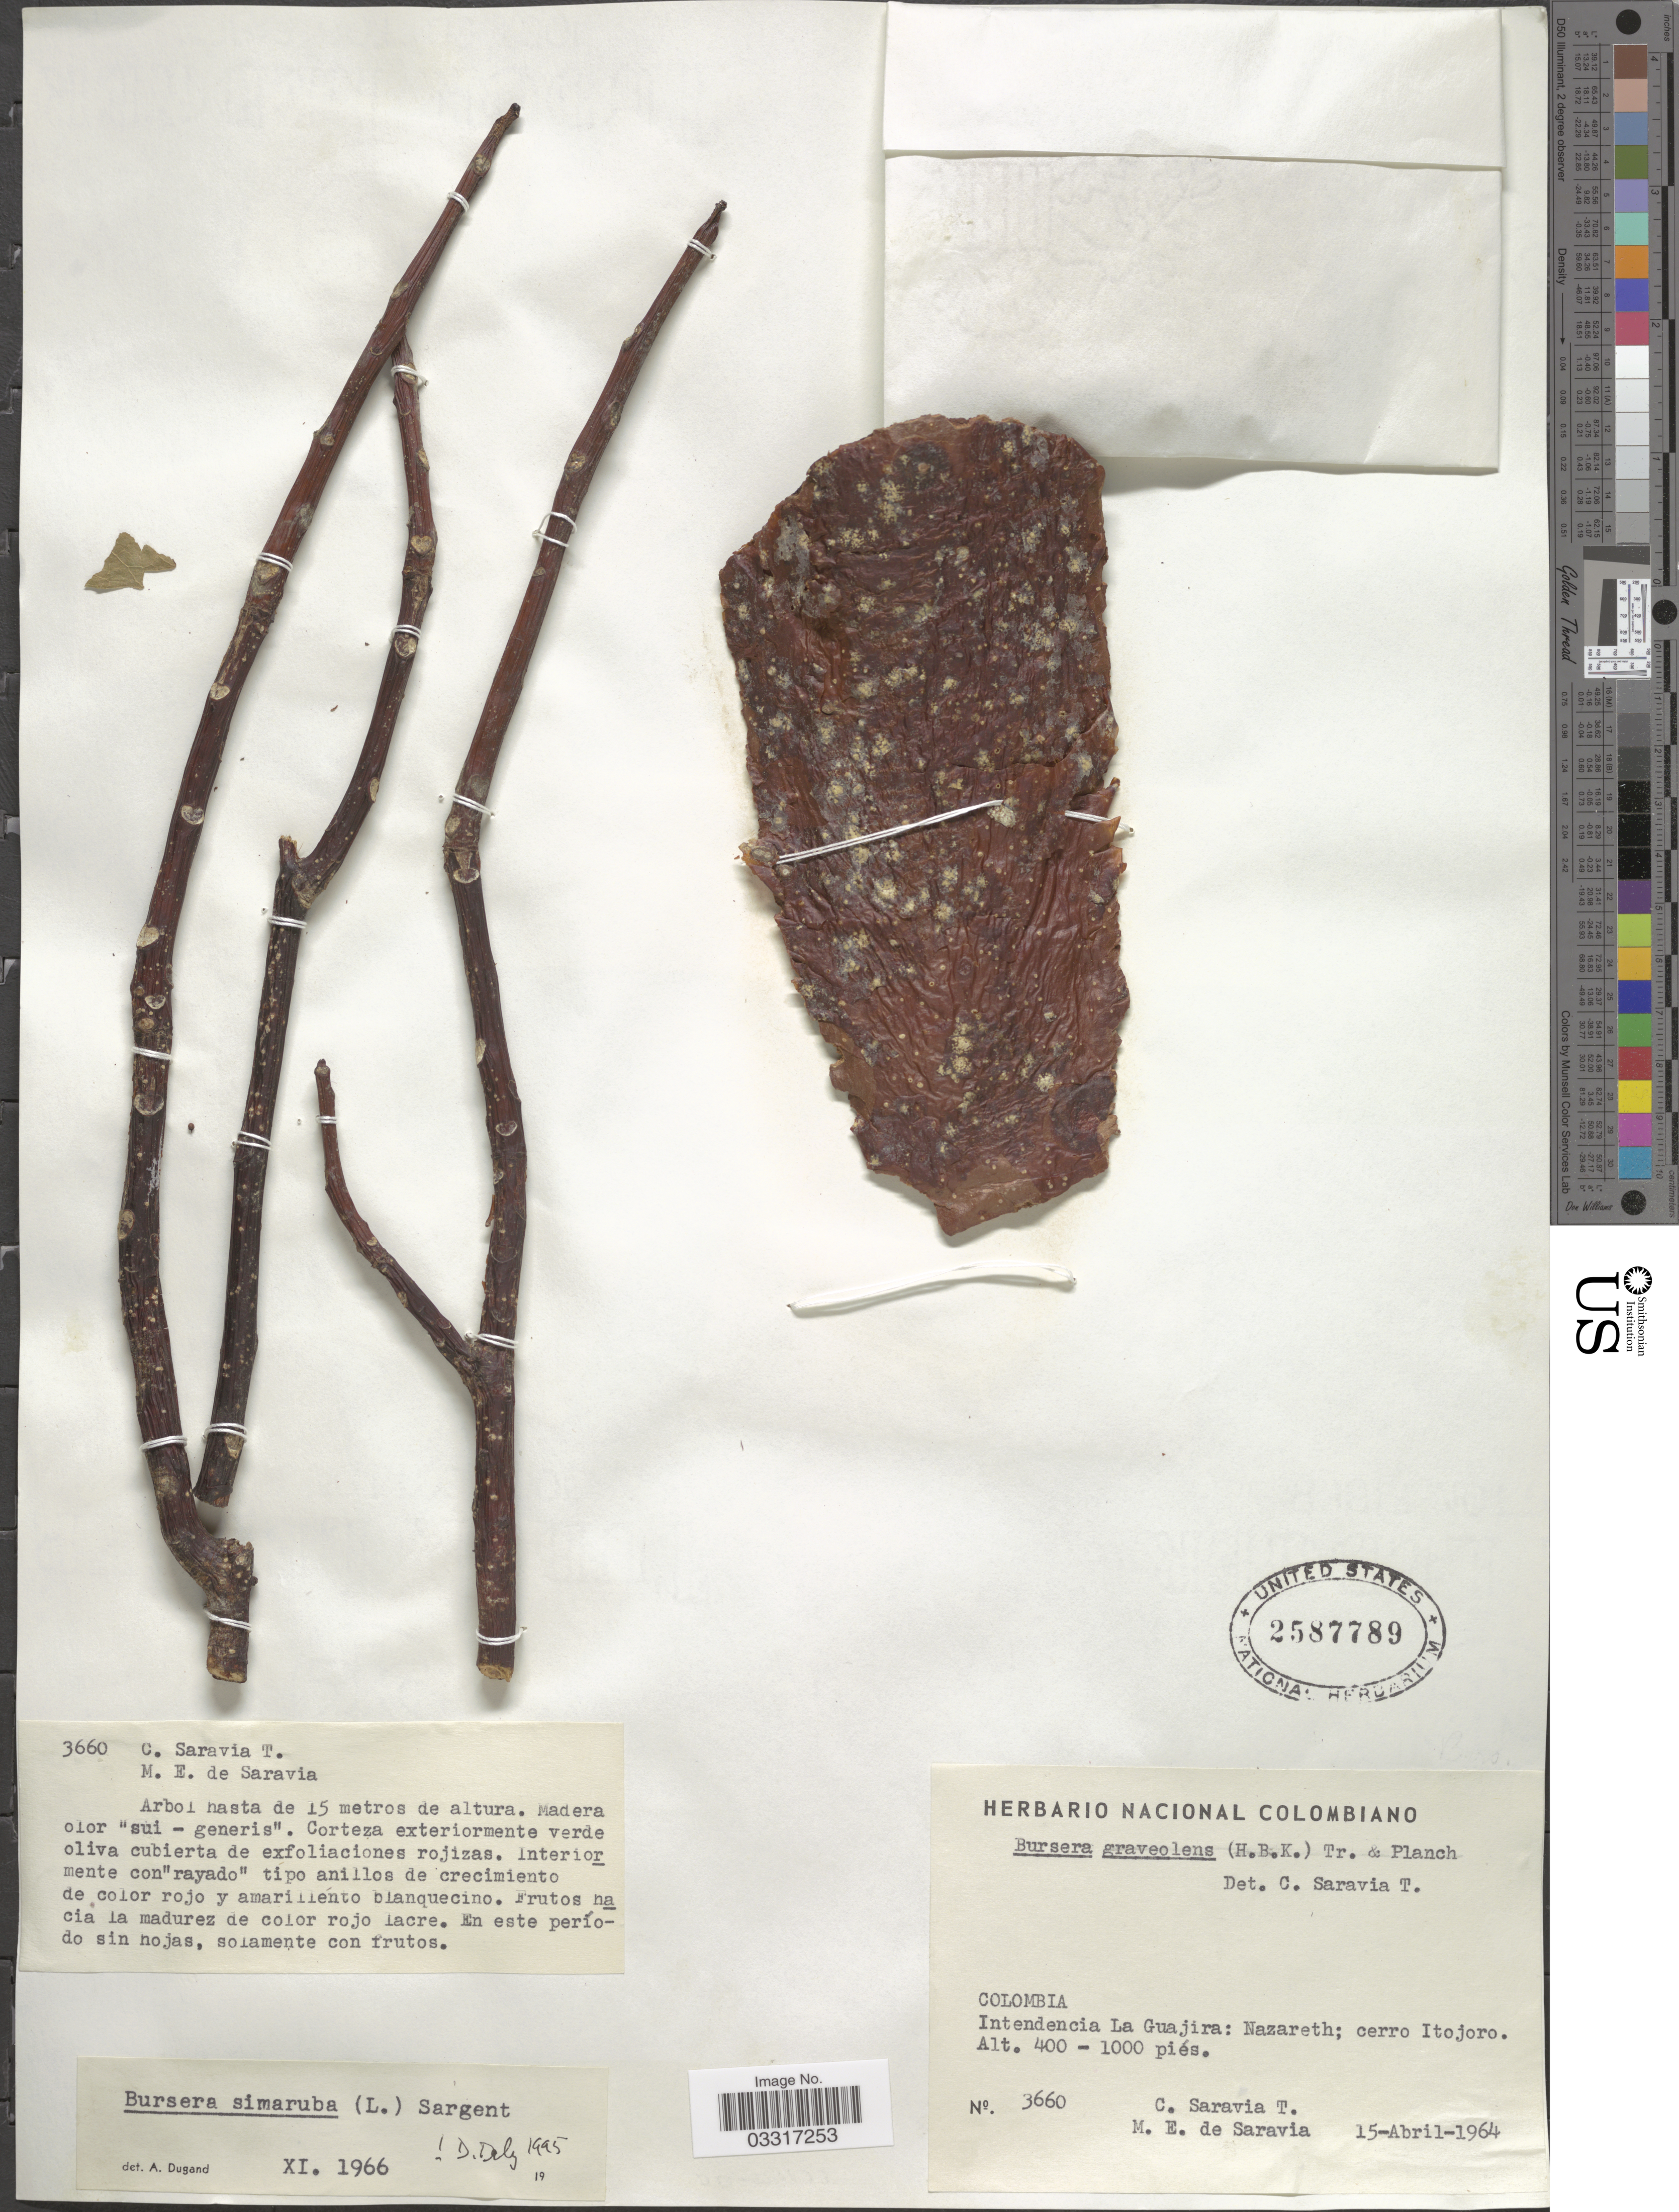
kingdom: Plantae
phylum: Tracheophyta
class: Magnoliopsida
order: Sapindales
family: Burseraceae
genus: Bursera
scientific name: Bursera simaruba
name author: (L.) Sarg.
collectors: C. Saravia T. & M. E. Saravia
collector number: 3660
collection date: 1964-04-15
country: Colombia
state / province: La Guajira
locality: Intendencia La Guajira: Nazareth; cerro Itojoro.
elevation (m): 122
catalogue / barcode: US 2587789